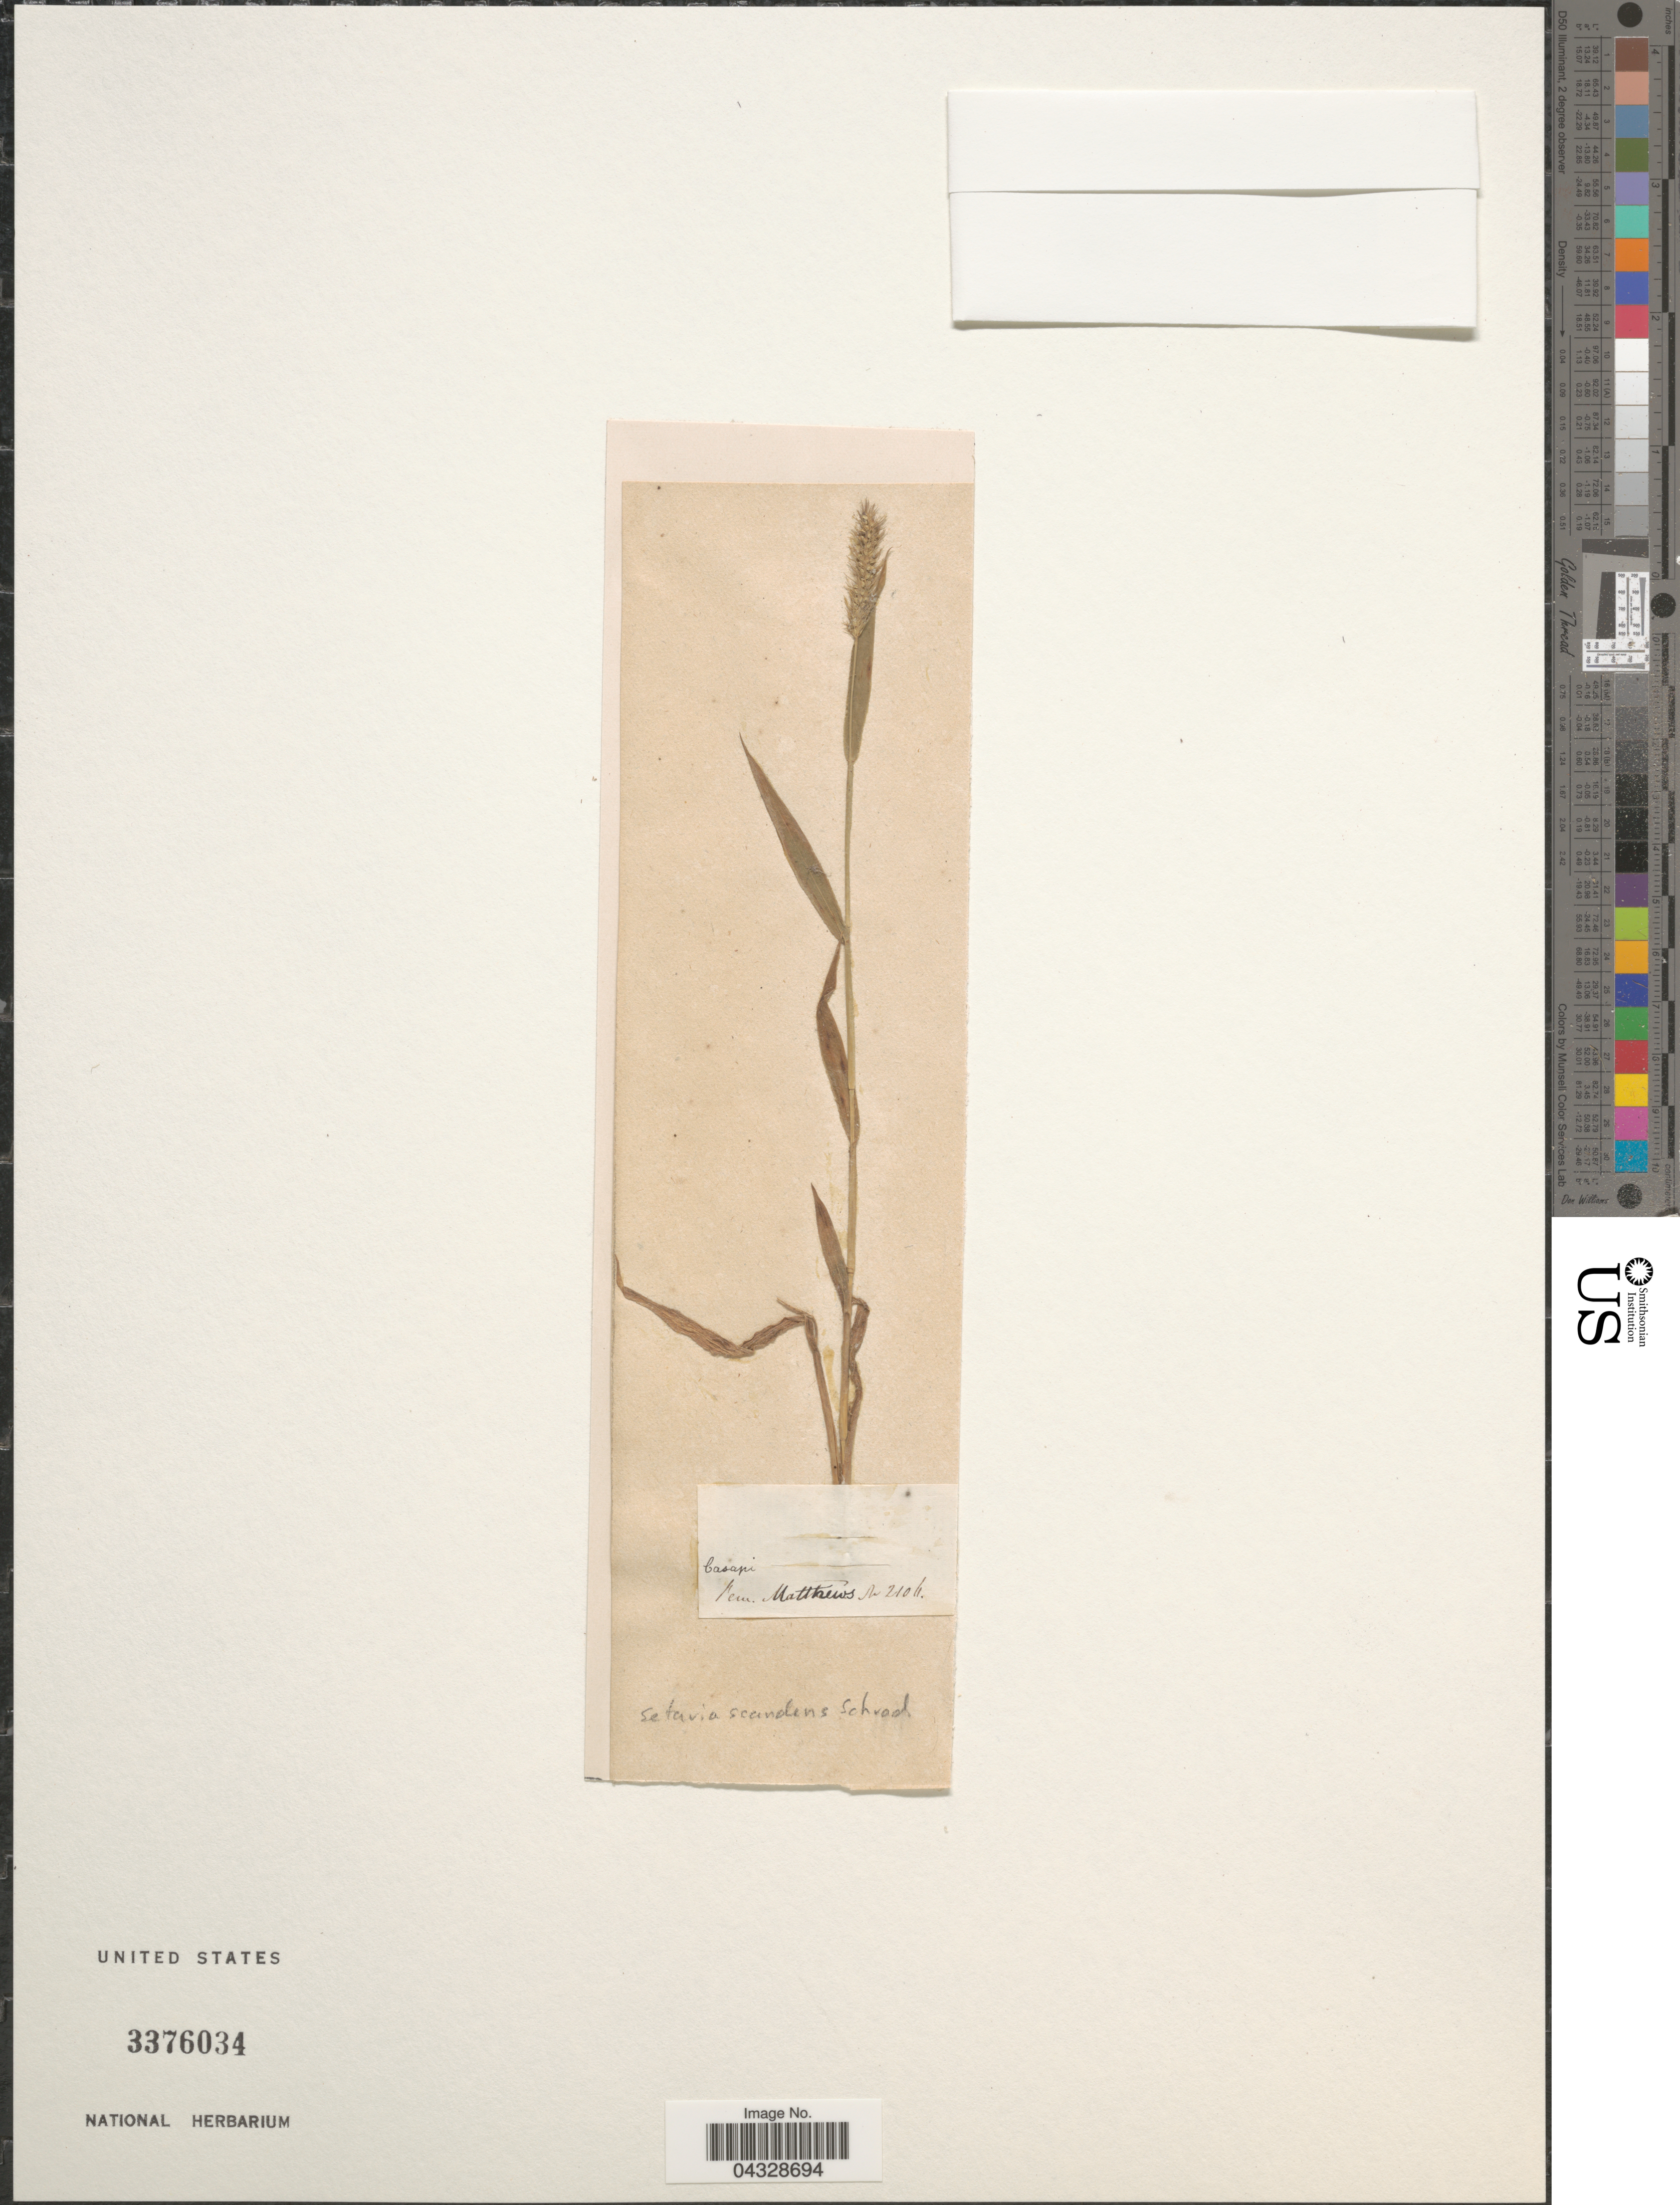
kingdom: Plantae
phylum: Tracheophyta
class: Liliopsida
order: Poales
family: Poaceae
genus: Setaria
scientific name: Setaria scandens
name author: Schrad. ex Schult.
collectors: -- Matthews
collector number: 2106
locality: Casapi.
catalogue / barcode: US 3376034